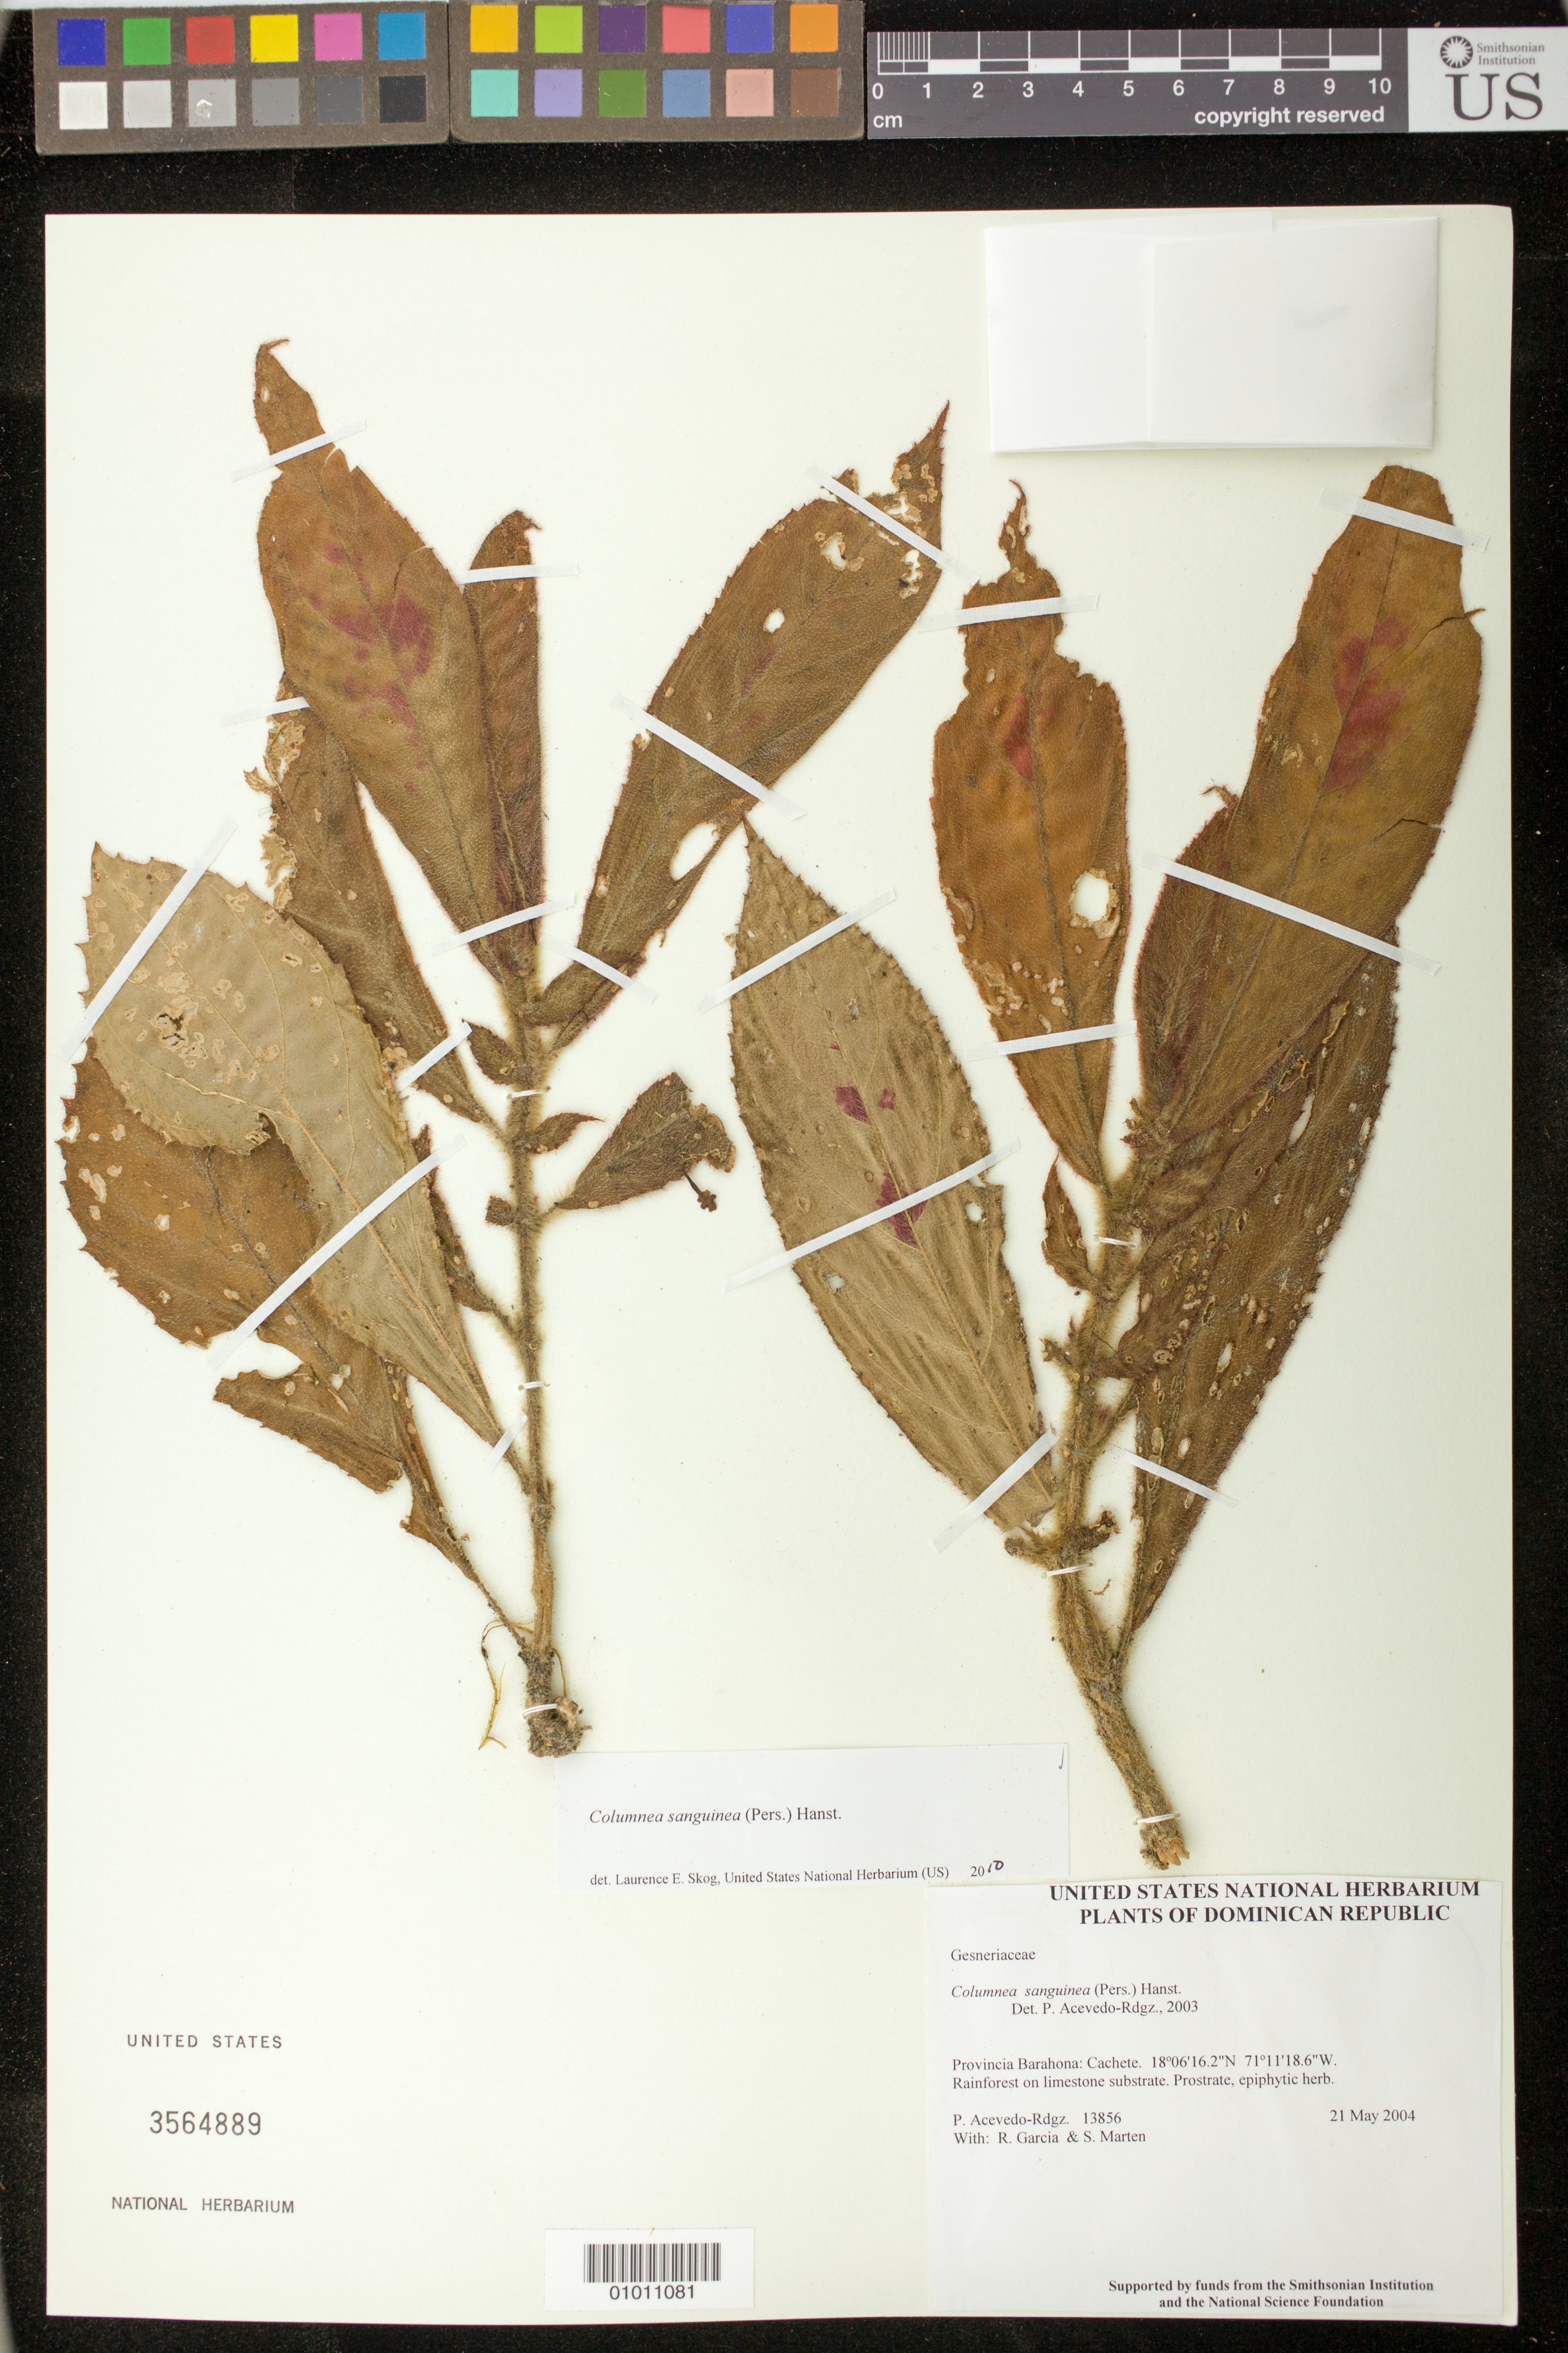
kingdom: Plantae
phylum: Tracheophyta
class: Magnoliopsida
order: Lamiales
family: Gesneriaceae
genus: Columnea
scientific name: Columnea sanguinea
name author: (Pers.) Hanst.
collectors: P. Acevedo-Rodr., R. Garcia & S. Marten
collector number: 13856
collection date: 2004-05-21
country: Dominican Republic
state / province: Barahona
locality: Cachete.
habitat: Rainforest on limestone substrate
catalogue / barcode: US 3564889